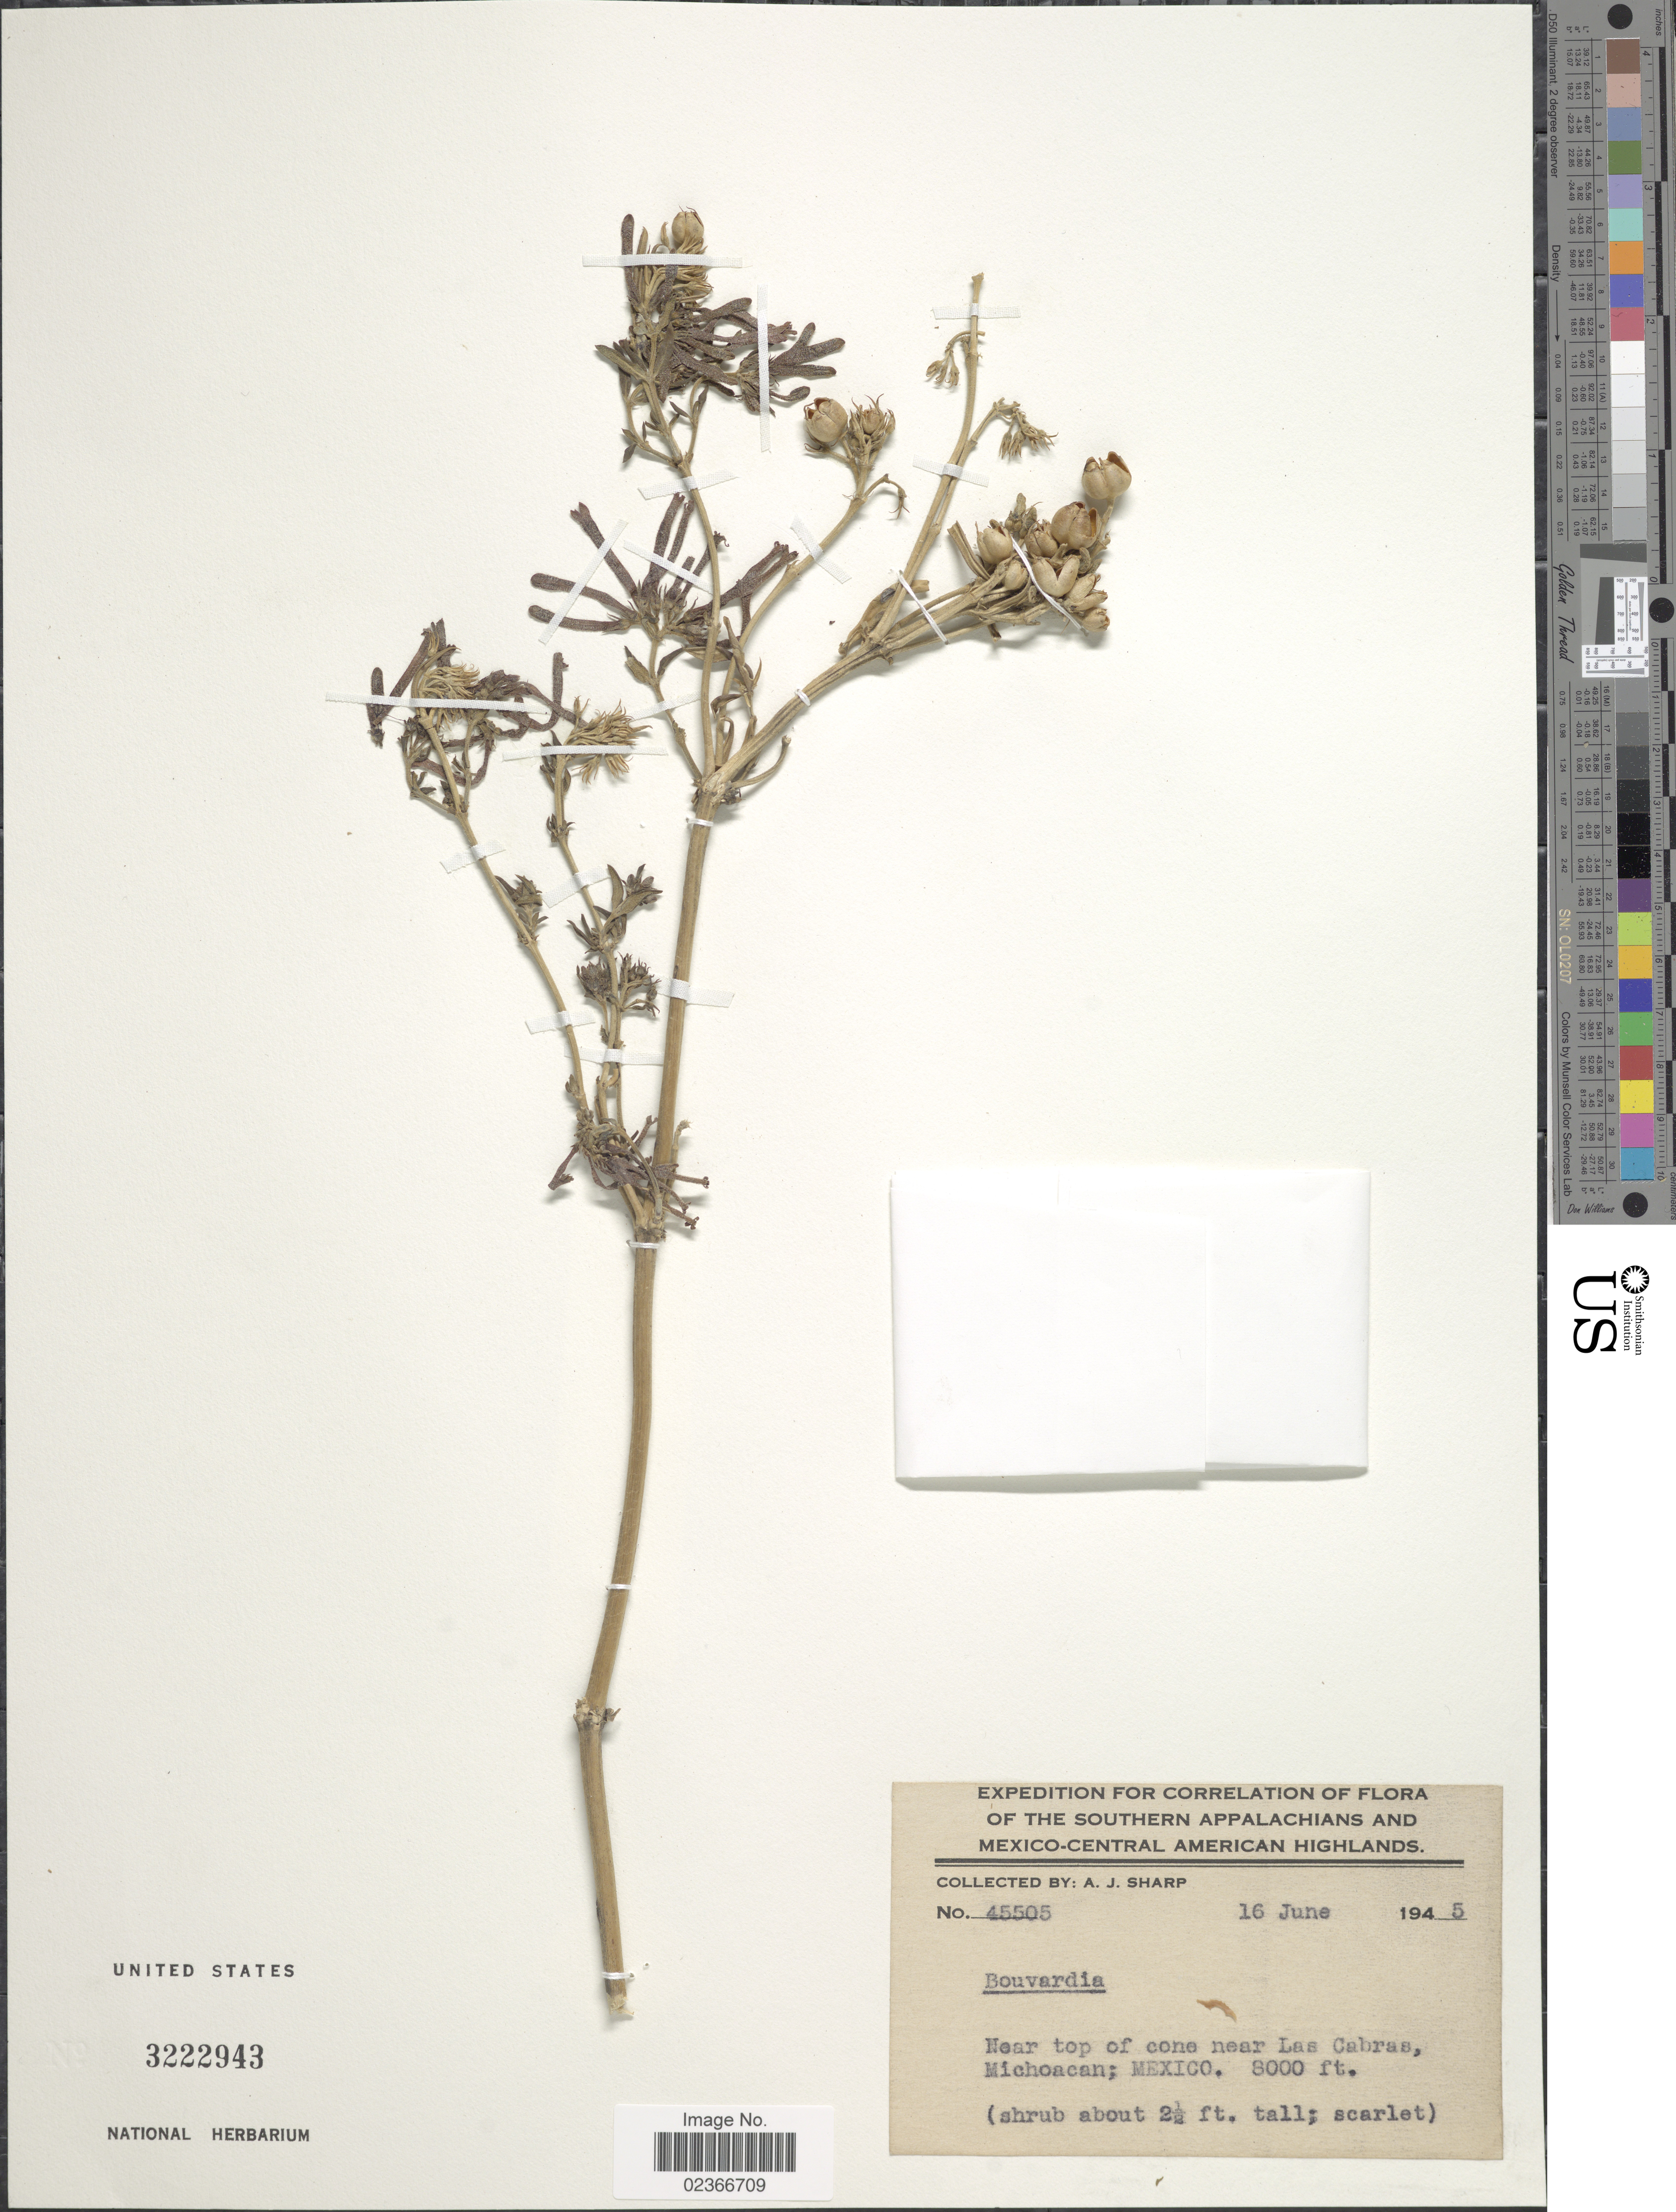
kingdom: Plantae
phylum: Tracheophyta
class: Magnoliopsida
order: Gentianales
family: Rubiaceae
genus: Bouvardia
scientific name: Bouvardia sp.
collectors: A. J. Sharp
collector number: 45505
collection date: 1945-06-16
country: Mexico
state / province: Michoacán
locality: Southern Appalachians and Mexico-Central American Highlands. Near top of cone near Las Cabras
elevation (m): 2438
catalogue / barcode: US 3222943